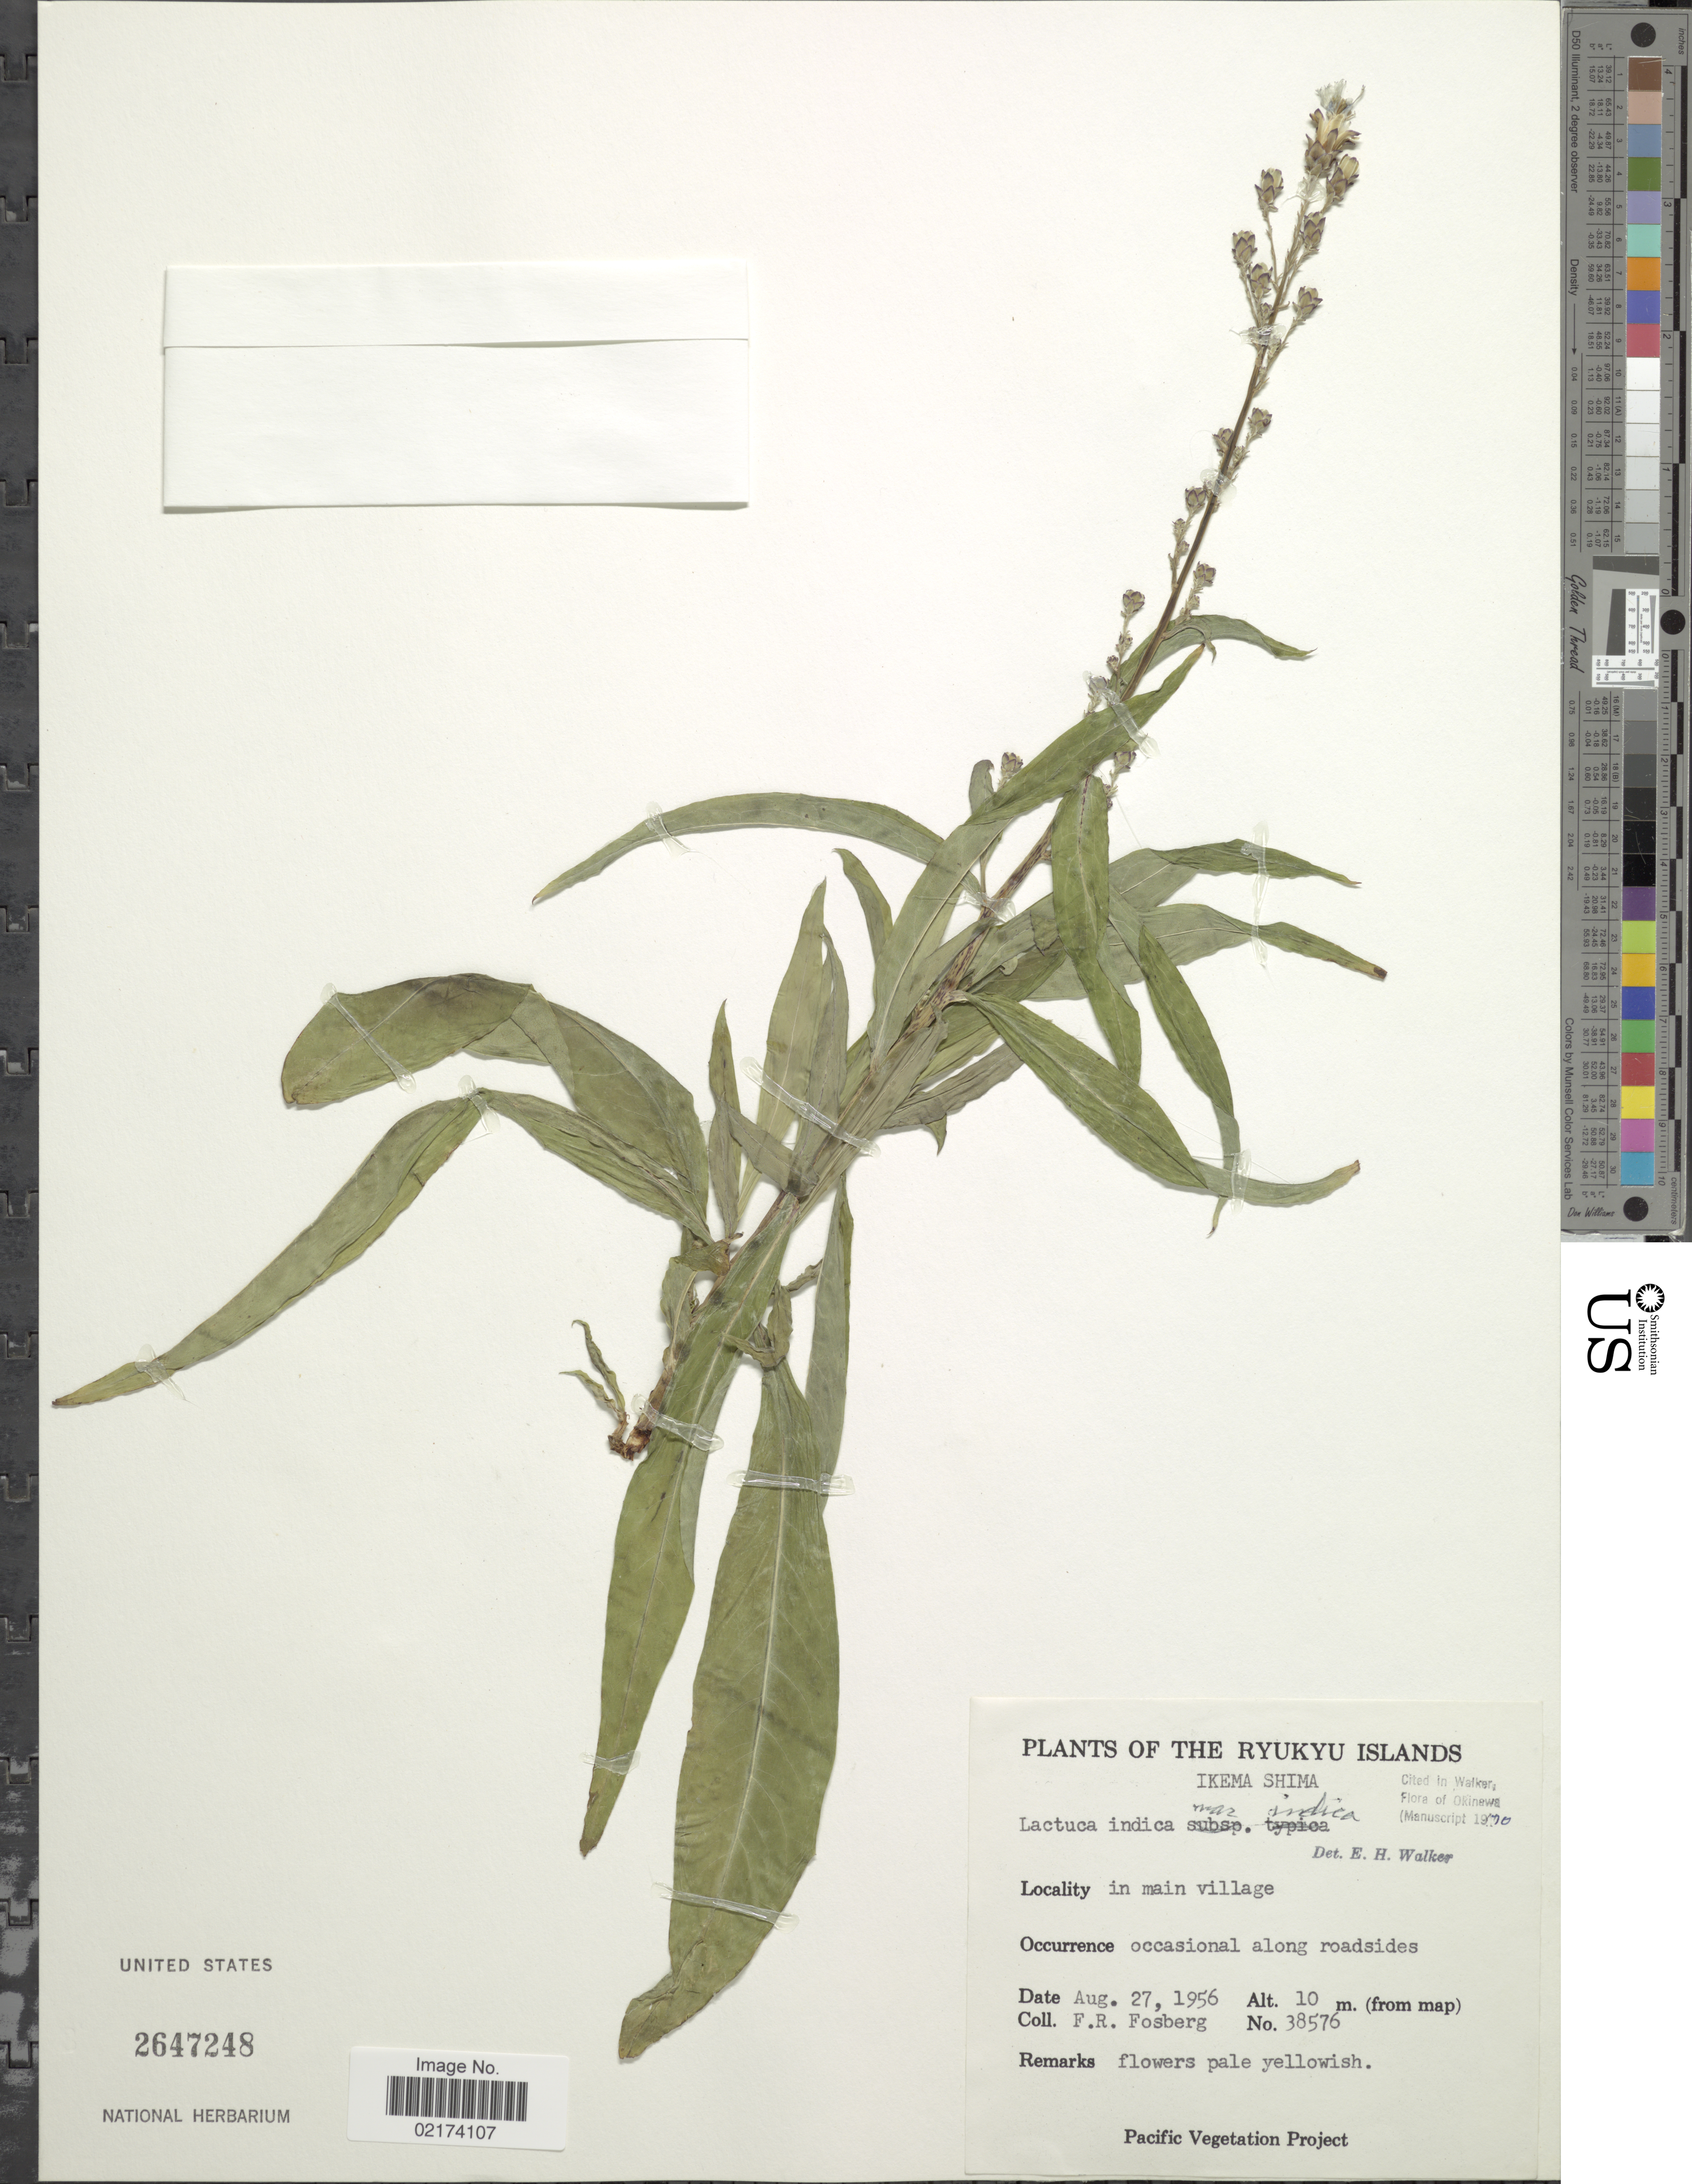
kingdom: Plantae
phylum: Tracheophyta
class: Magnoliopsida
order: Asterales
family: Asteraceae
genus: Lactuca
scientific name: Lactuca indica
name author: L.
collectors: F. R. Fosberg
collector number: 38576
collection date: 1956-08-27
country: Japan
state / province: Okinawa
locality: Ryukyu Islands, Ikema Shima, main village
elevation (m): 10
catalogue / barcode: US 2647248